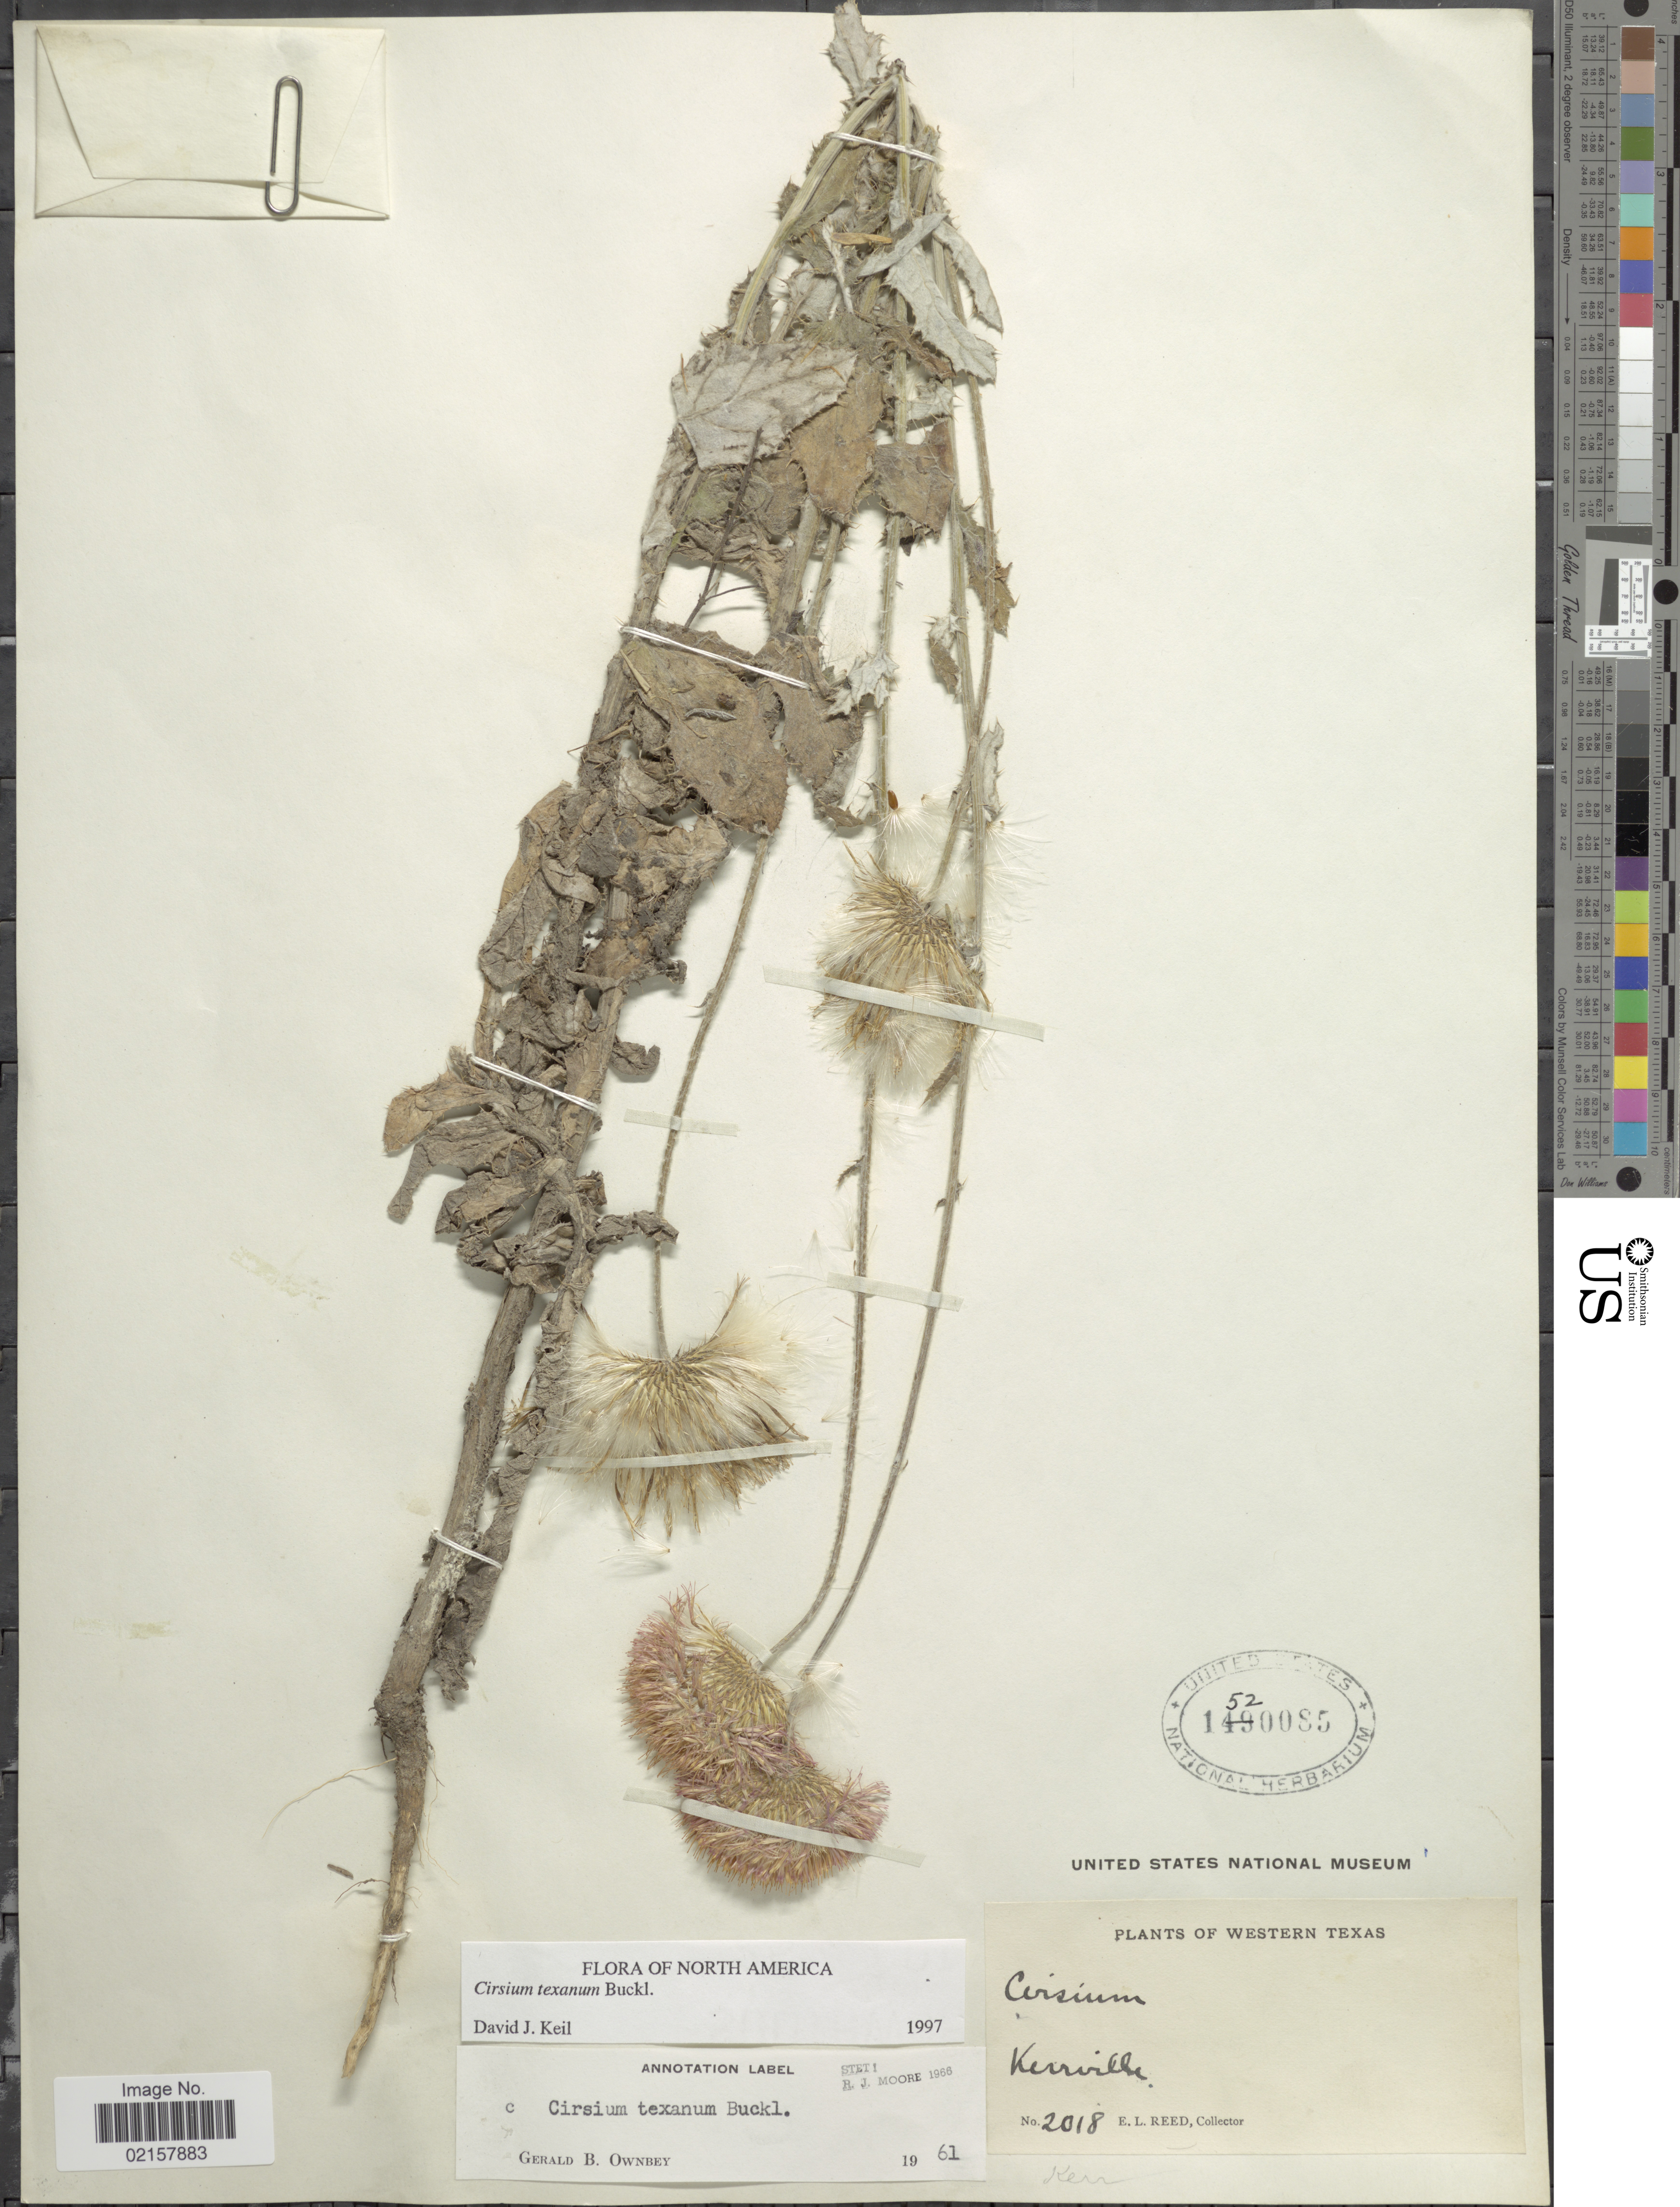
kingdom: Plantae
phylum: Tracheophyta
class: Magnoliopsida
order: Asterales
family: Asteraceae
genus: Cirsium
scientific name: Cirsium texanum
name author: Buckley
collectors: E. Reed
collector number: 2018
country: United States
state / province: Texas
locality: Western Texas, Kerrville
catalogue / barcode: US 1520085